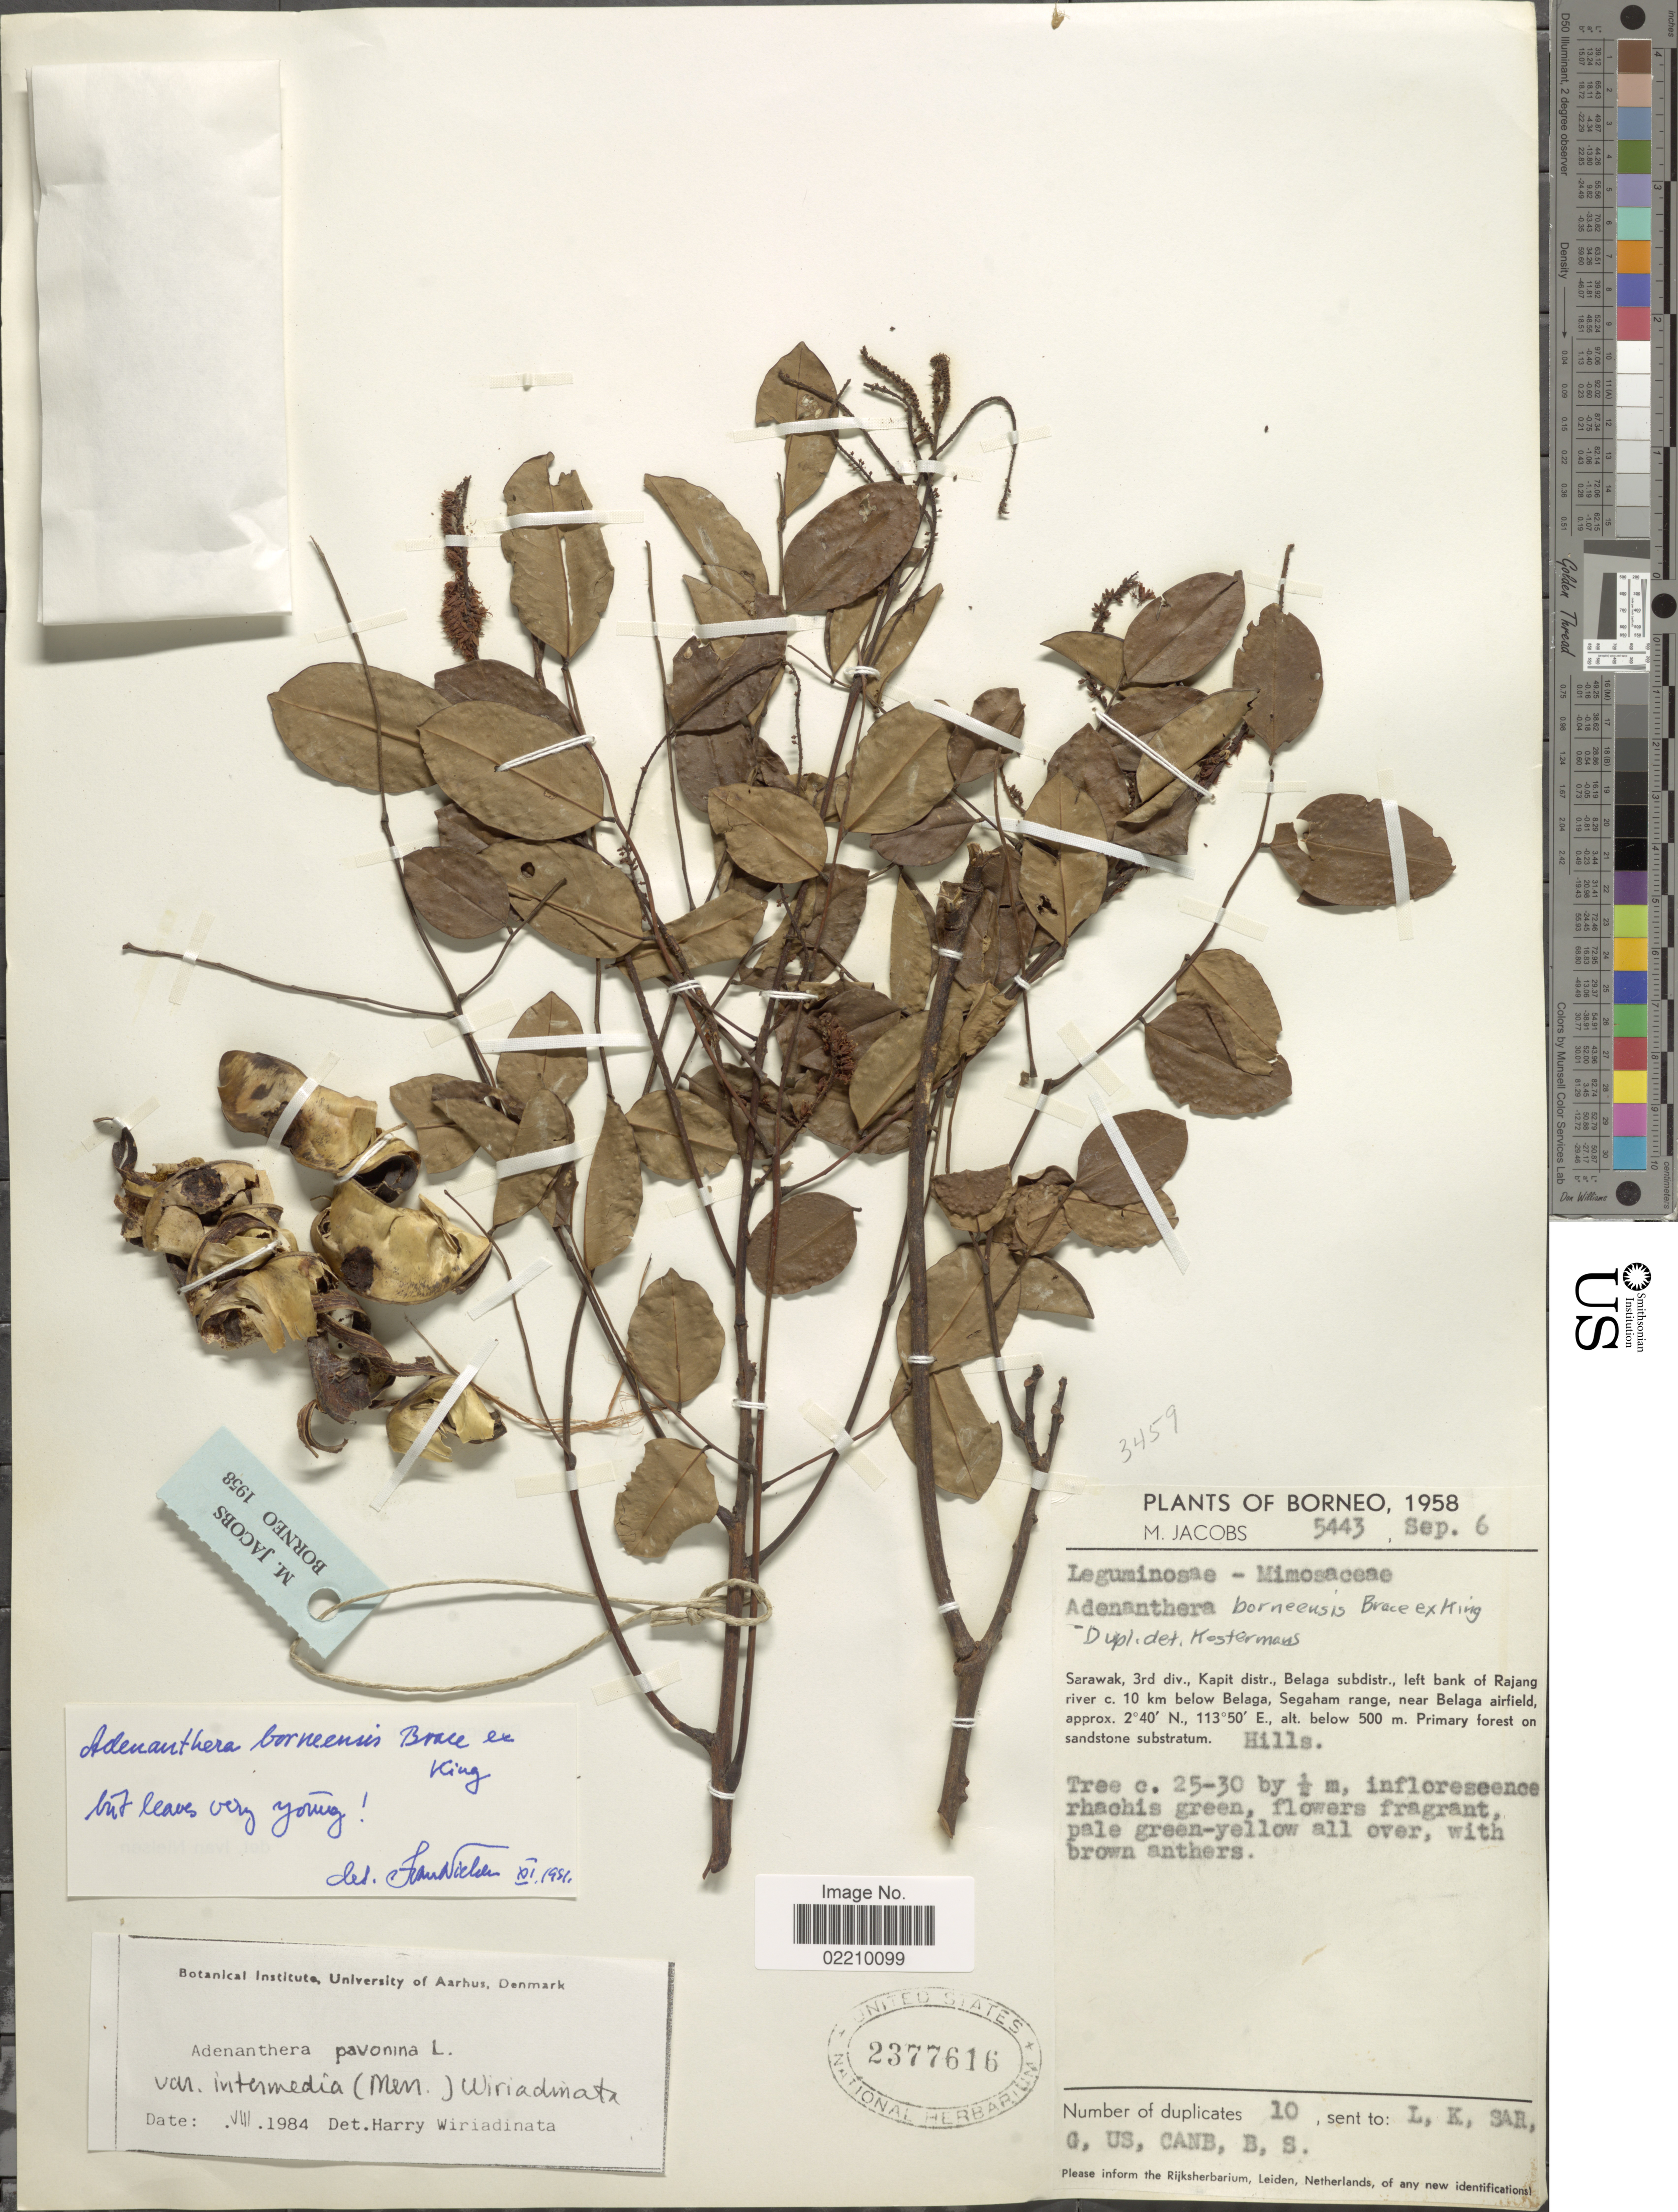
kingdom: Plantae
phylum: Tracheophyta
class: Magnoliopsida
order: Fabales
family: Fabaceae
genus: Adenanthera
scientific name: Adenanthera borneensis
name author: Prain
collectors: M. Jacobs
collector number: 5443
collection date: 1958-09-06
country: Malaysia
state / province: Sarawak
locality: Sarawak, 3rd div., Kapit distr., Belaga subdistr., left bank of Rajang river, 10 km below Belaga, Segaham range, near Belaga airfield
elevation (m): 500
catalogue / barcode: US 2377616